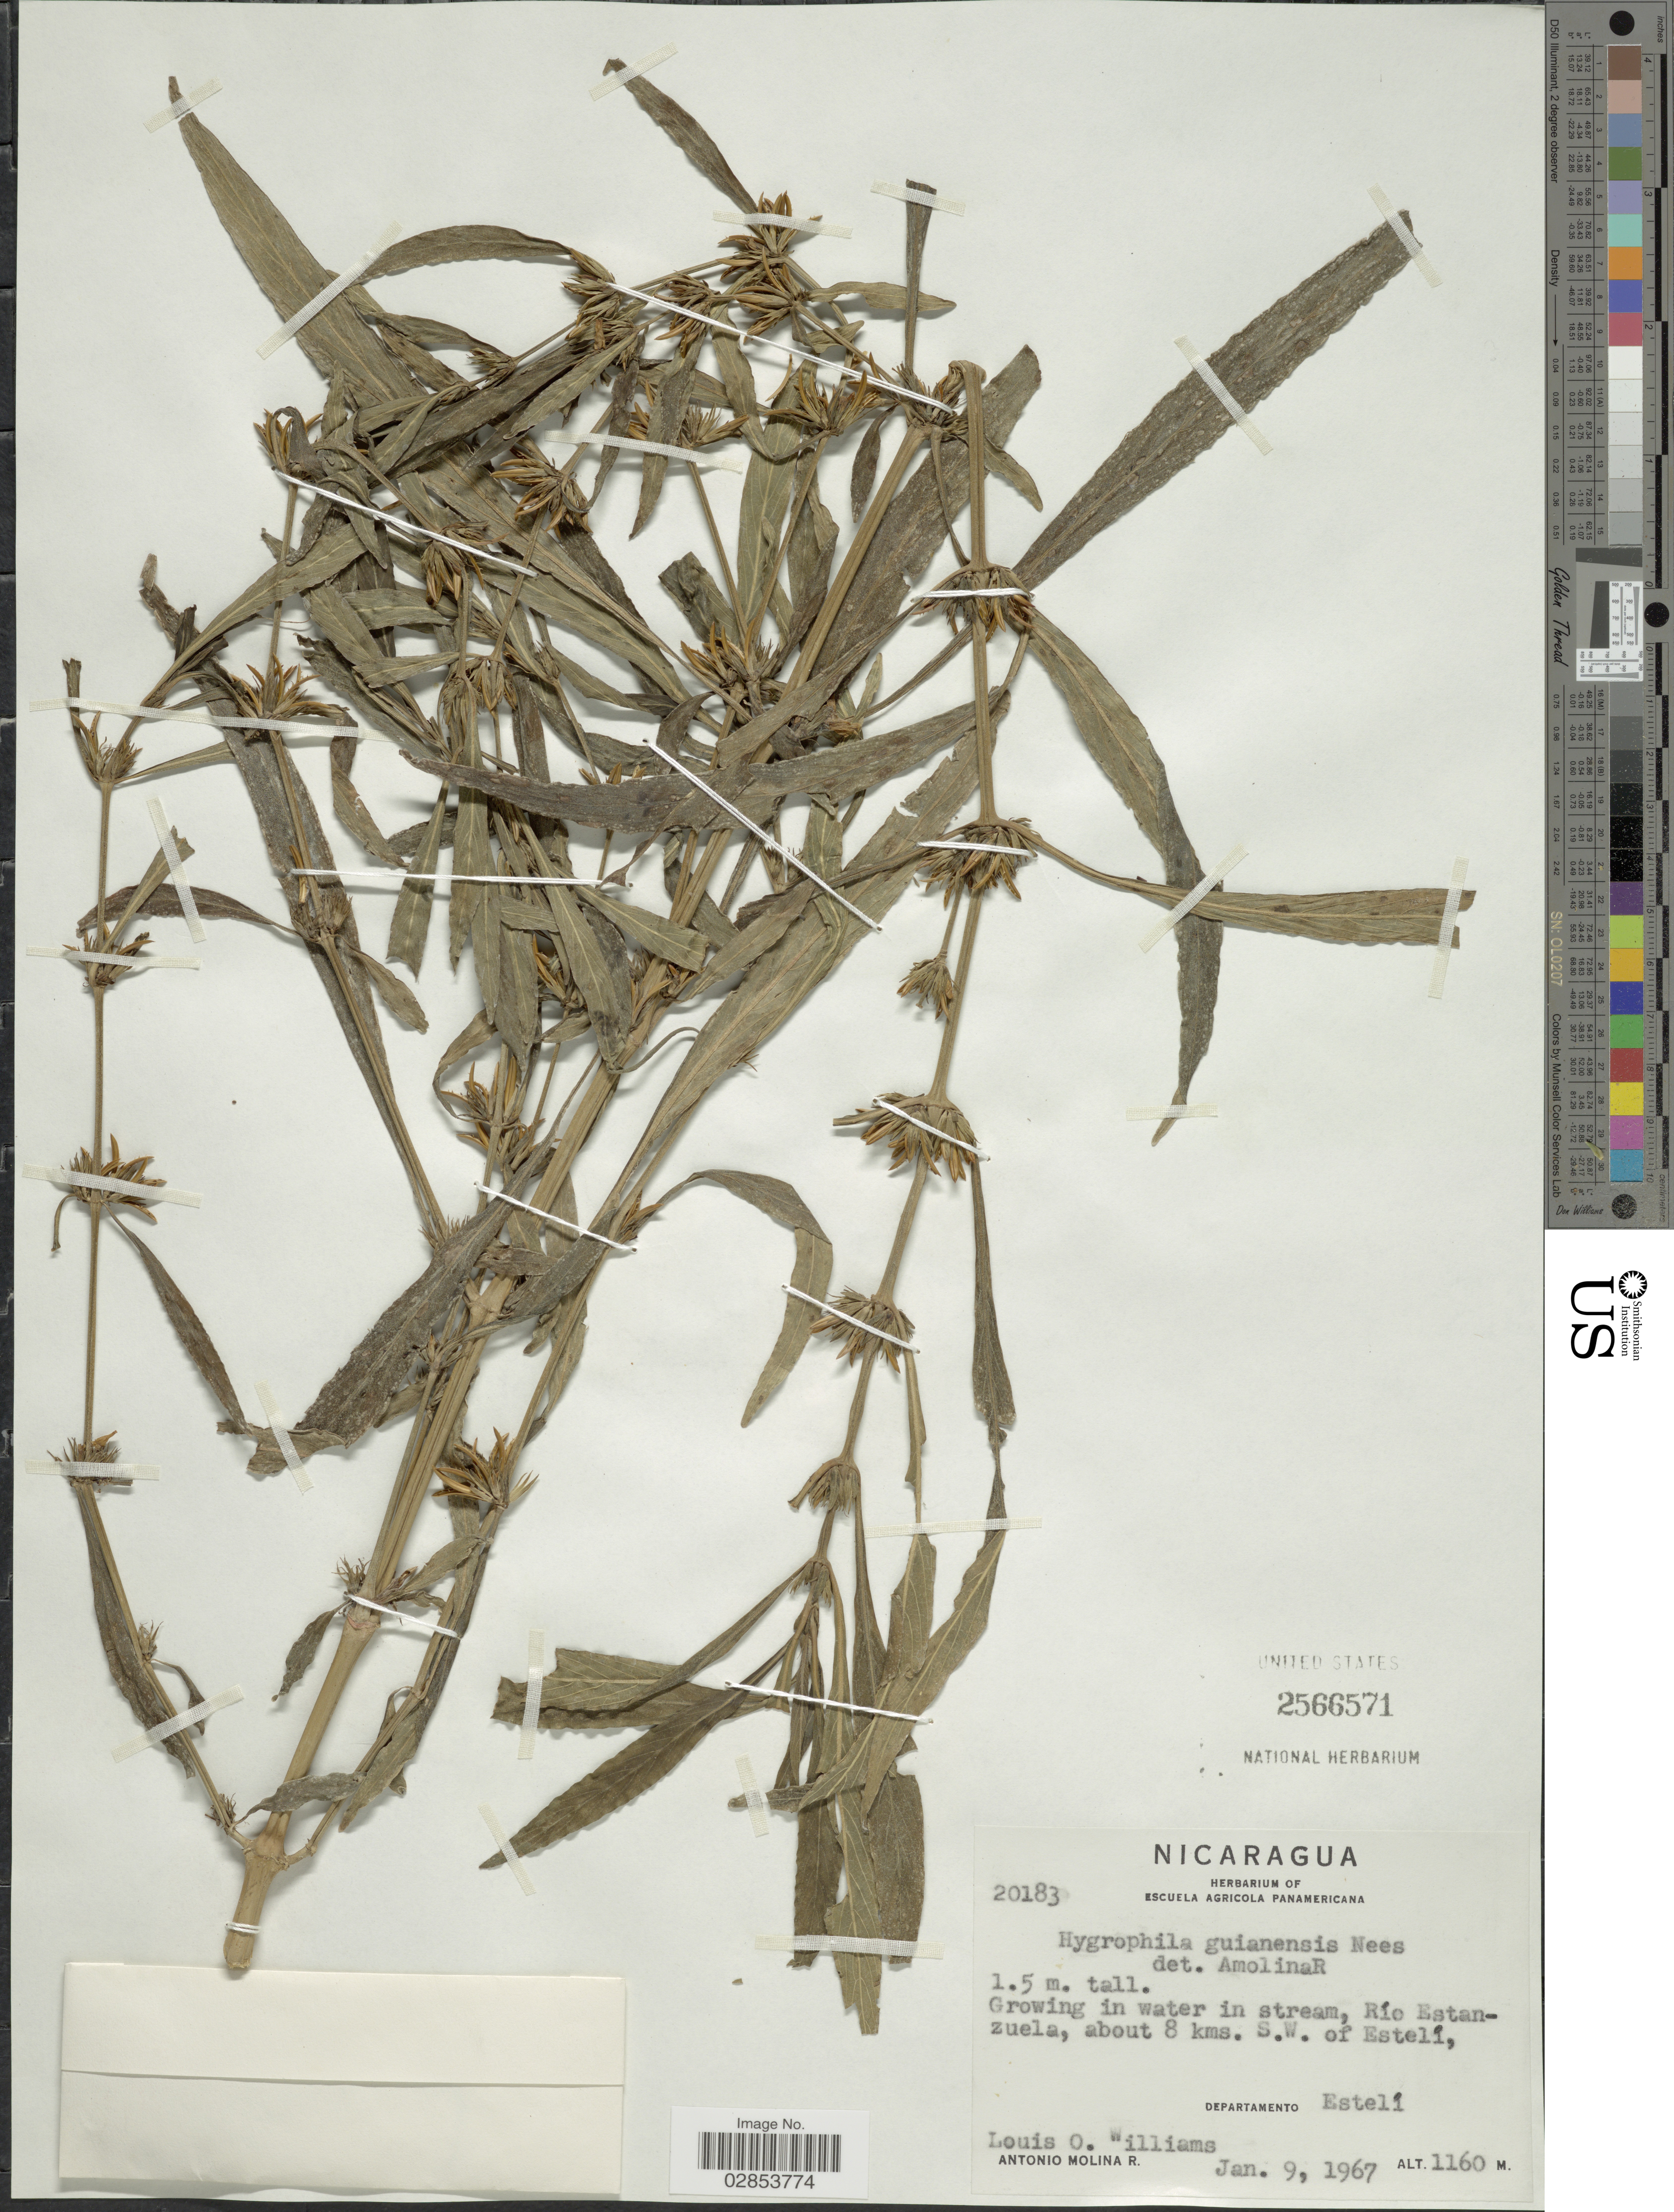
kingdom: Plantae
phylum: Tracheophyta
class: Magnoliopsida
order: Lamiales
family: Acanthaceae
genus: Hygrophila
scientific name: Hygrophila costata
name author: Nees & T. Nees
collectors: L. O. Williams & A. Molina R.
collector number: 20183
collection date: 1967-01-09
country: Nicaragua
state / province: Esteli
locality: Río Estanzuela, about 8 kms. S.W. of Estelí, Departamento Estelí.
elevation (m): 1160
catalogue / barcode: US 2566571